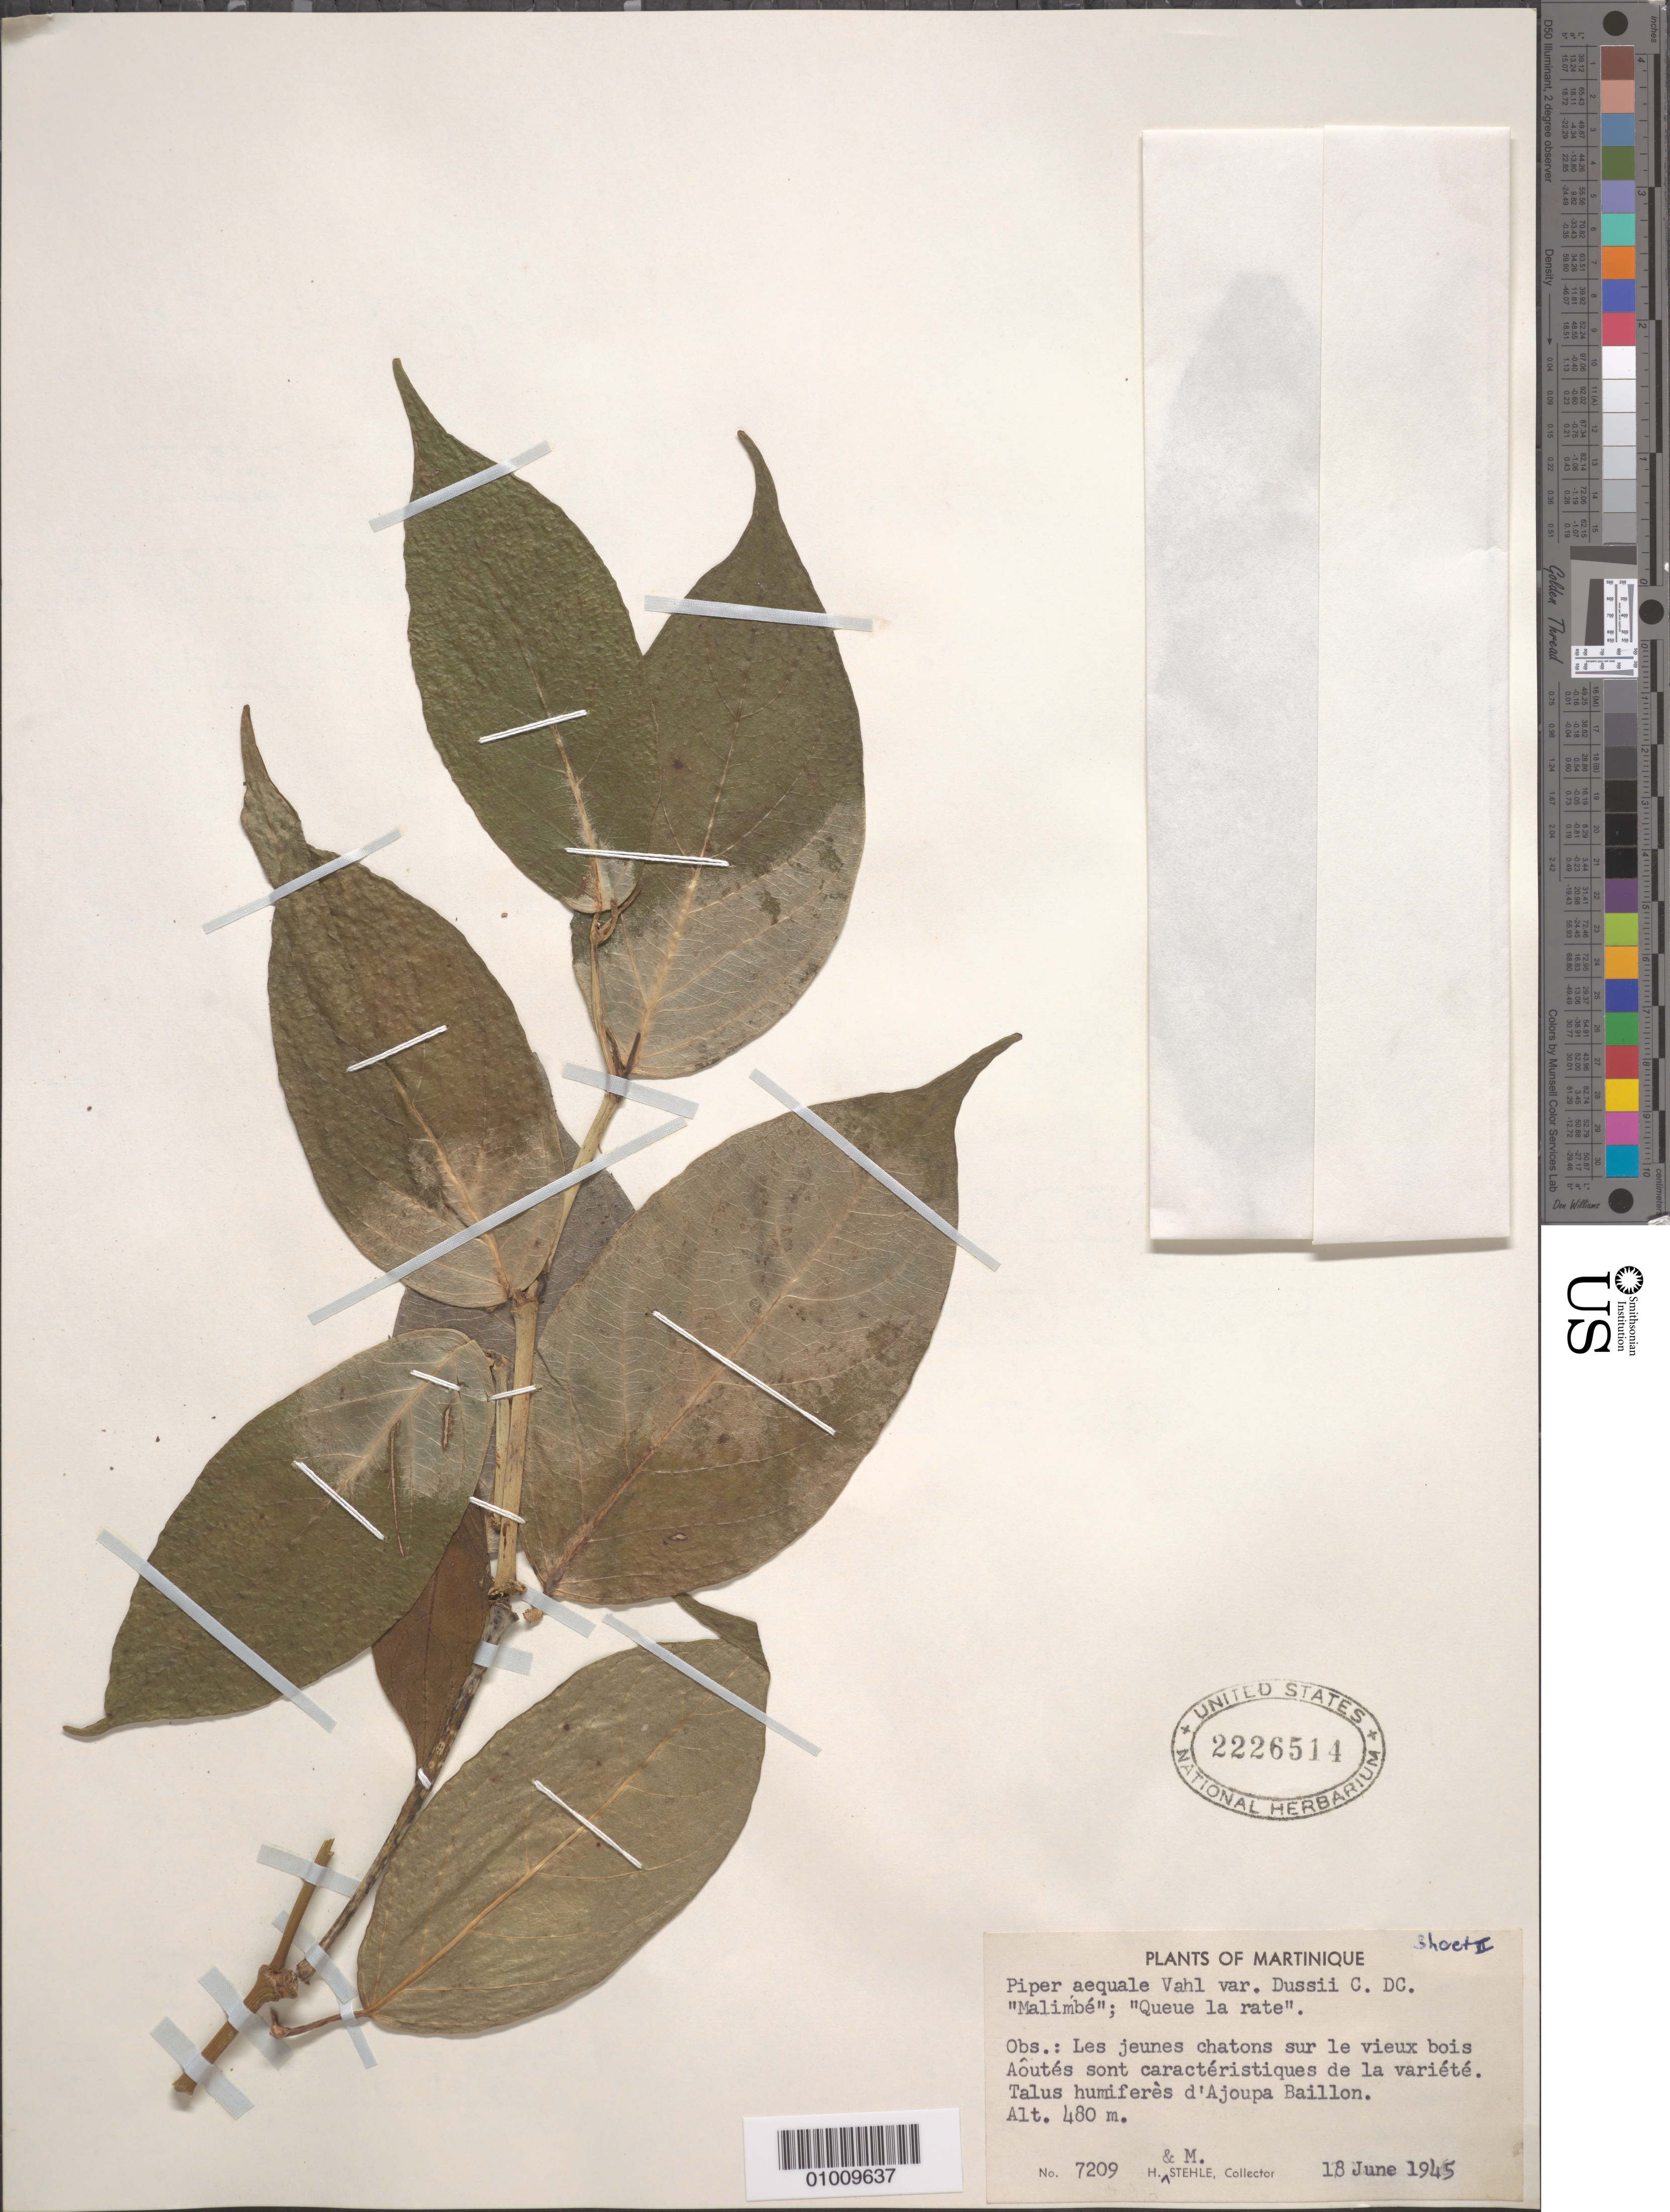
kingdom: Plantae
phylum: Tracheophyta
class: Magnoliopsida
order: Piperales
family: Piperaceae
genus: Piper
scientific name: Piper aequale var. aequale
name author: Vahl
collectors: H. Stehlé & M. Stehlé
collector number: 7209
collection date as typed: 18 Jun 1945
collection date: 1945-06-18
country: Martinique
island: Martinique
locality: Talus humiferes d'Ajoupa Baillon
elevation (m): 480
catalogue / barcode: US 2226514